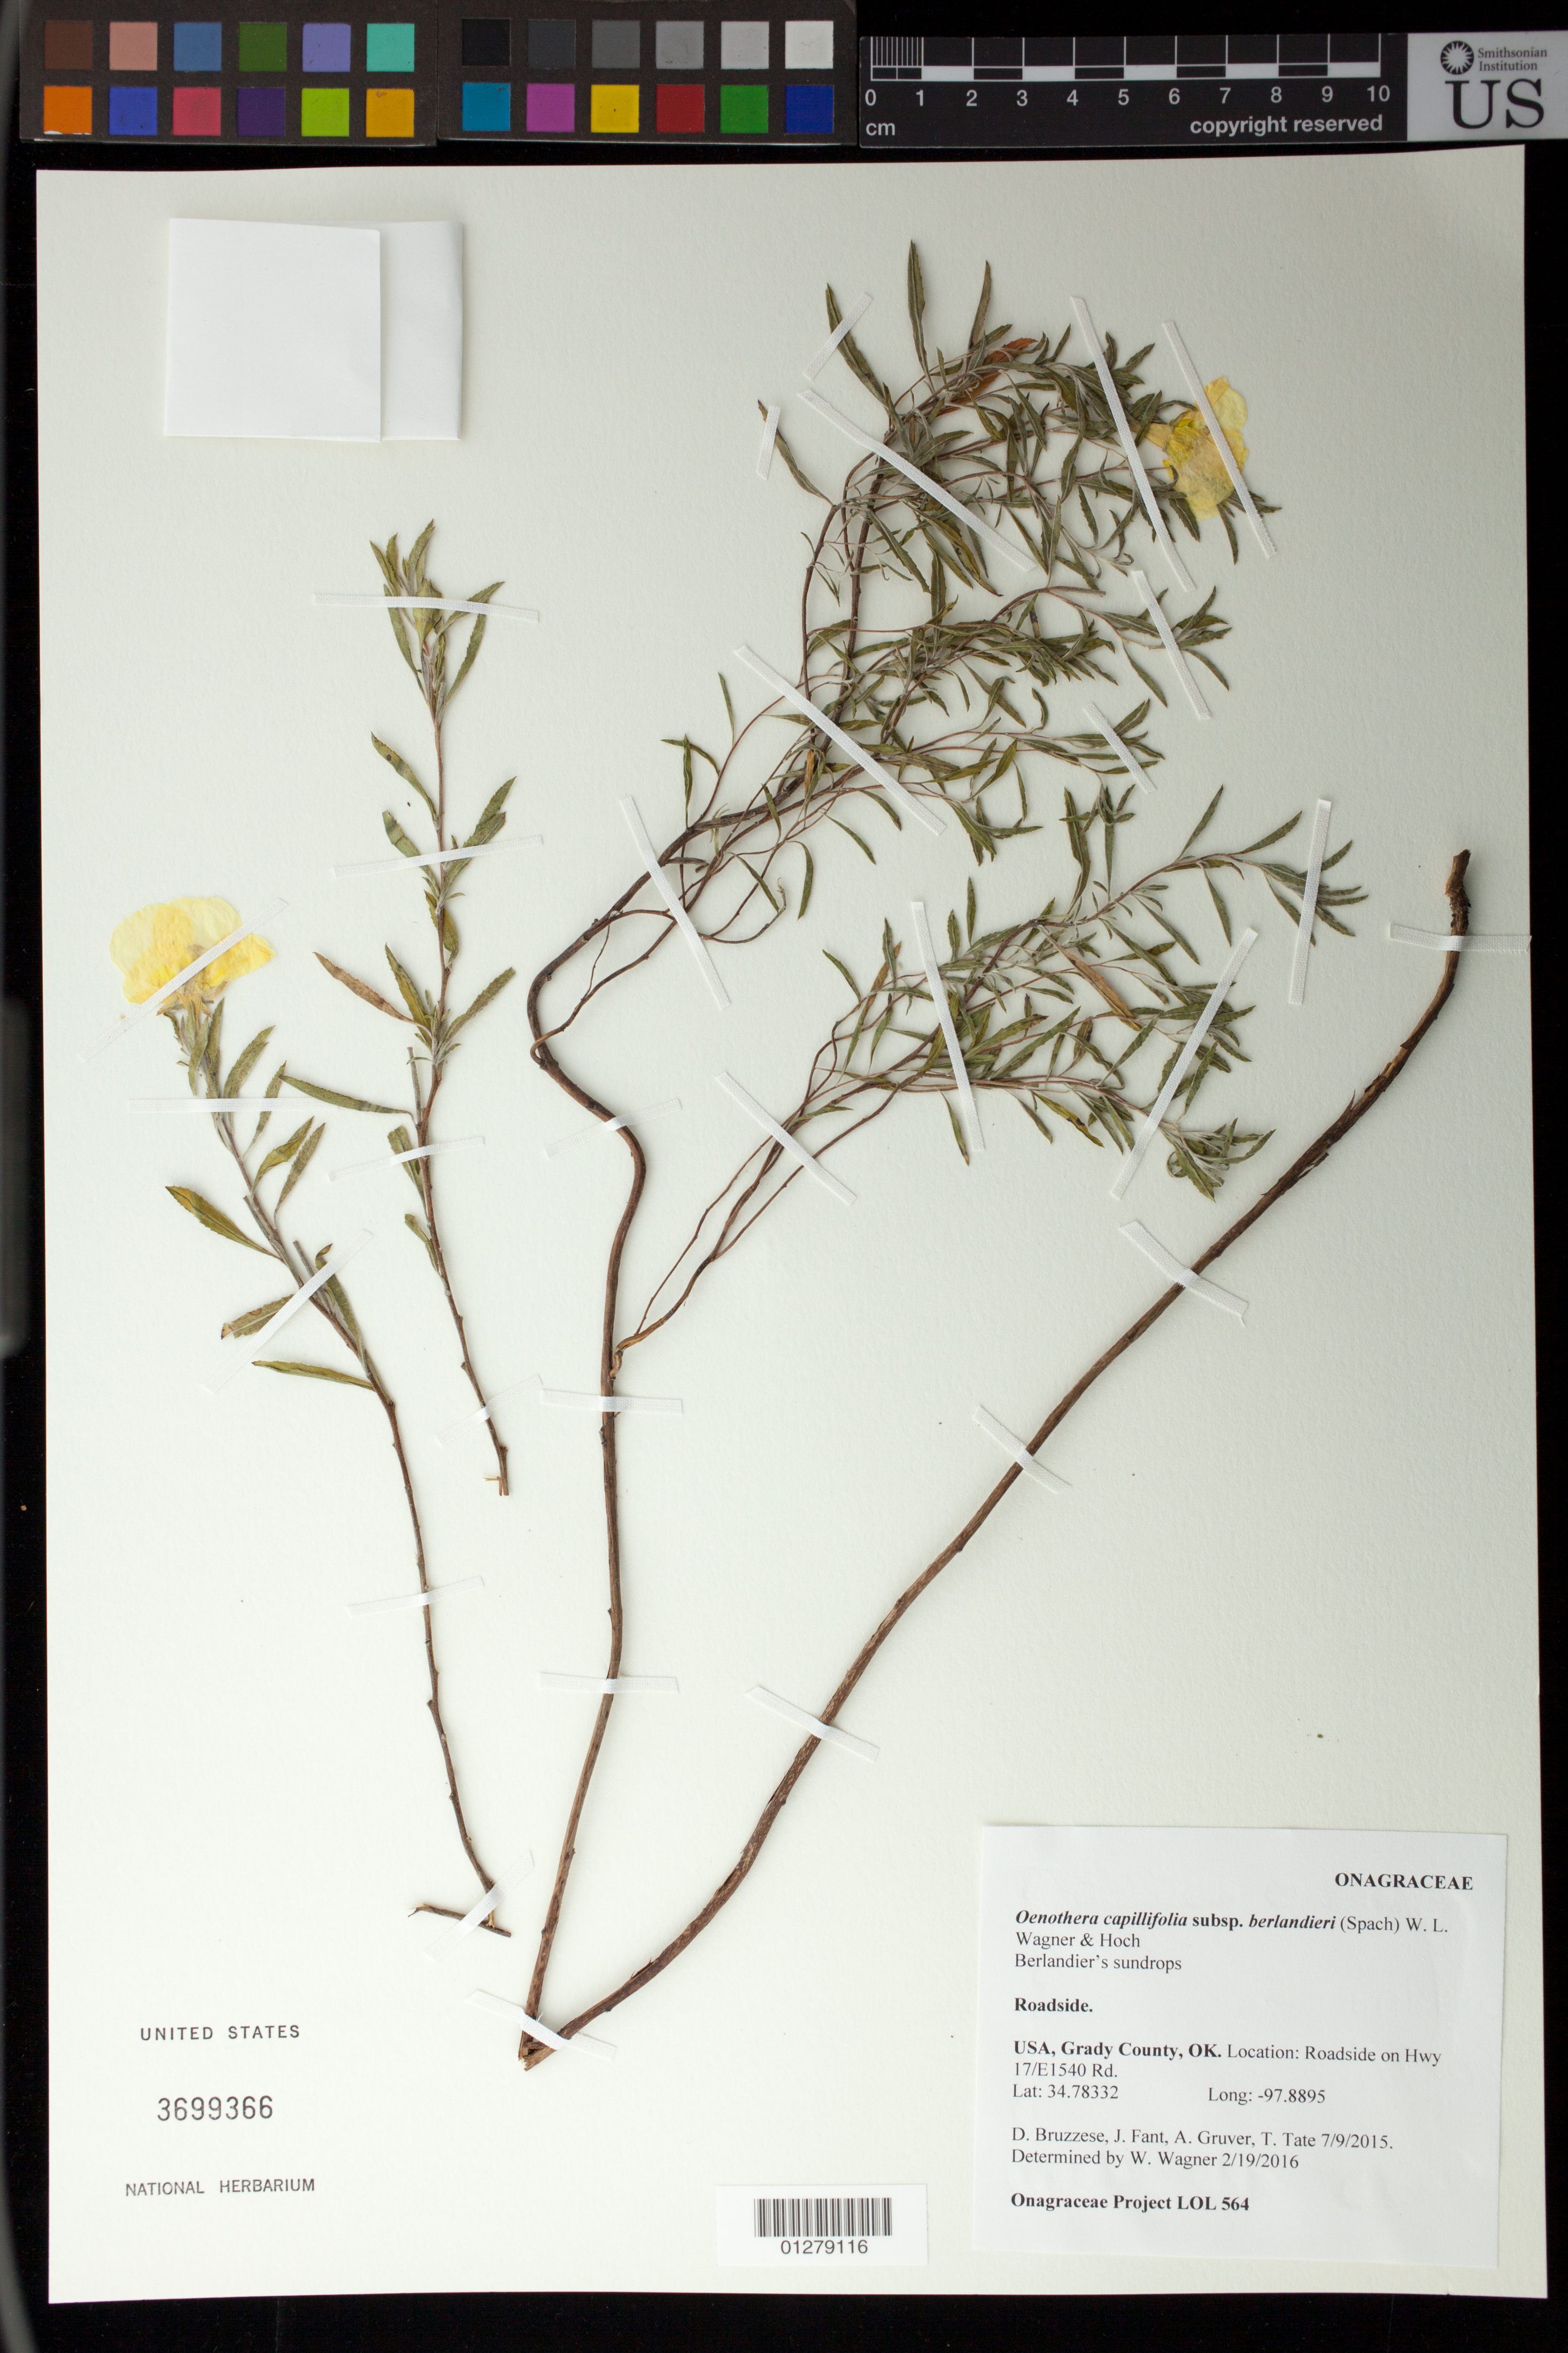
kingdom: Plantae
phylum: Tracheophyta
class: Magnoliopsida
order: Myrtales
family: Onagraceae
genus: Oenothera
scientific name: Oenothera capillifolia subsp. berlandieri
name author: (Spach) W.L. Wagner & Hoch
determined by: Wagner, W. L., (BOT), Smithsonian Institution - National Museum of Natural History (UNITED STATES)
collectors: J. Fant, A. Gruver, D. Bruzzese & T. Tate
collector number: LOL 564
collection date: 2015-07-09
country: United States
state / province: Oklahoma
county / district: Grady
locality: Roadside on Hwy 17/E1540 Rd. Marc Johnson site, MTJ 0162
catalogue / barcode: US 3699366